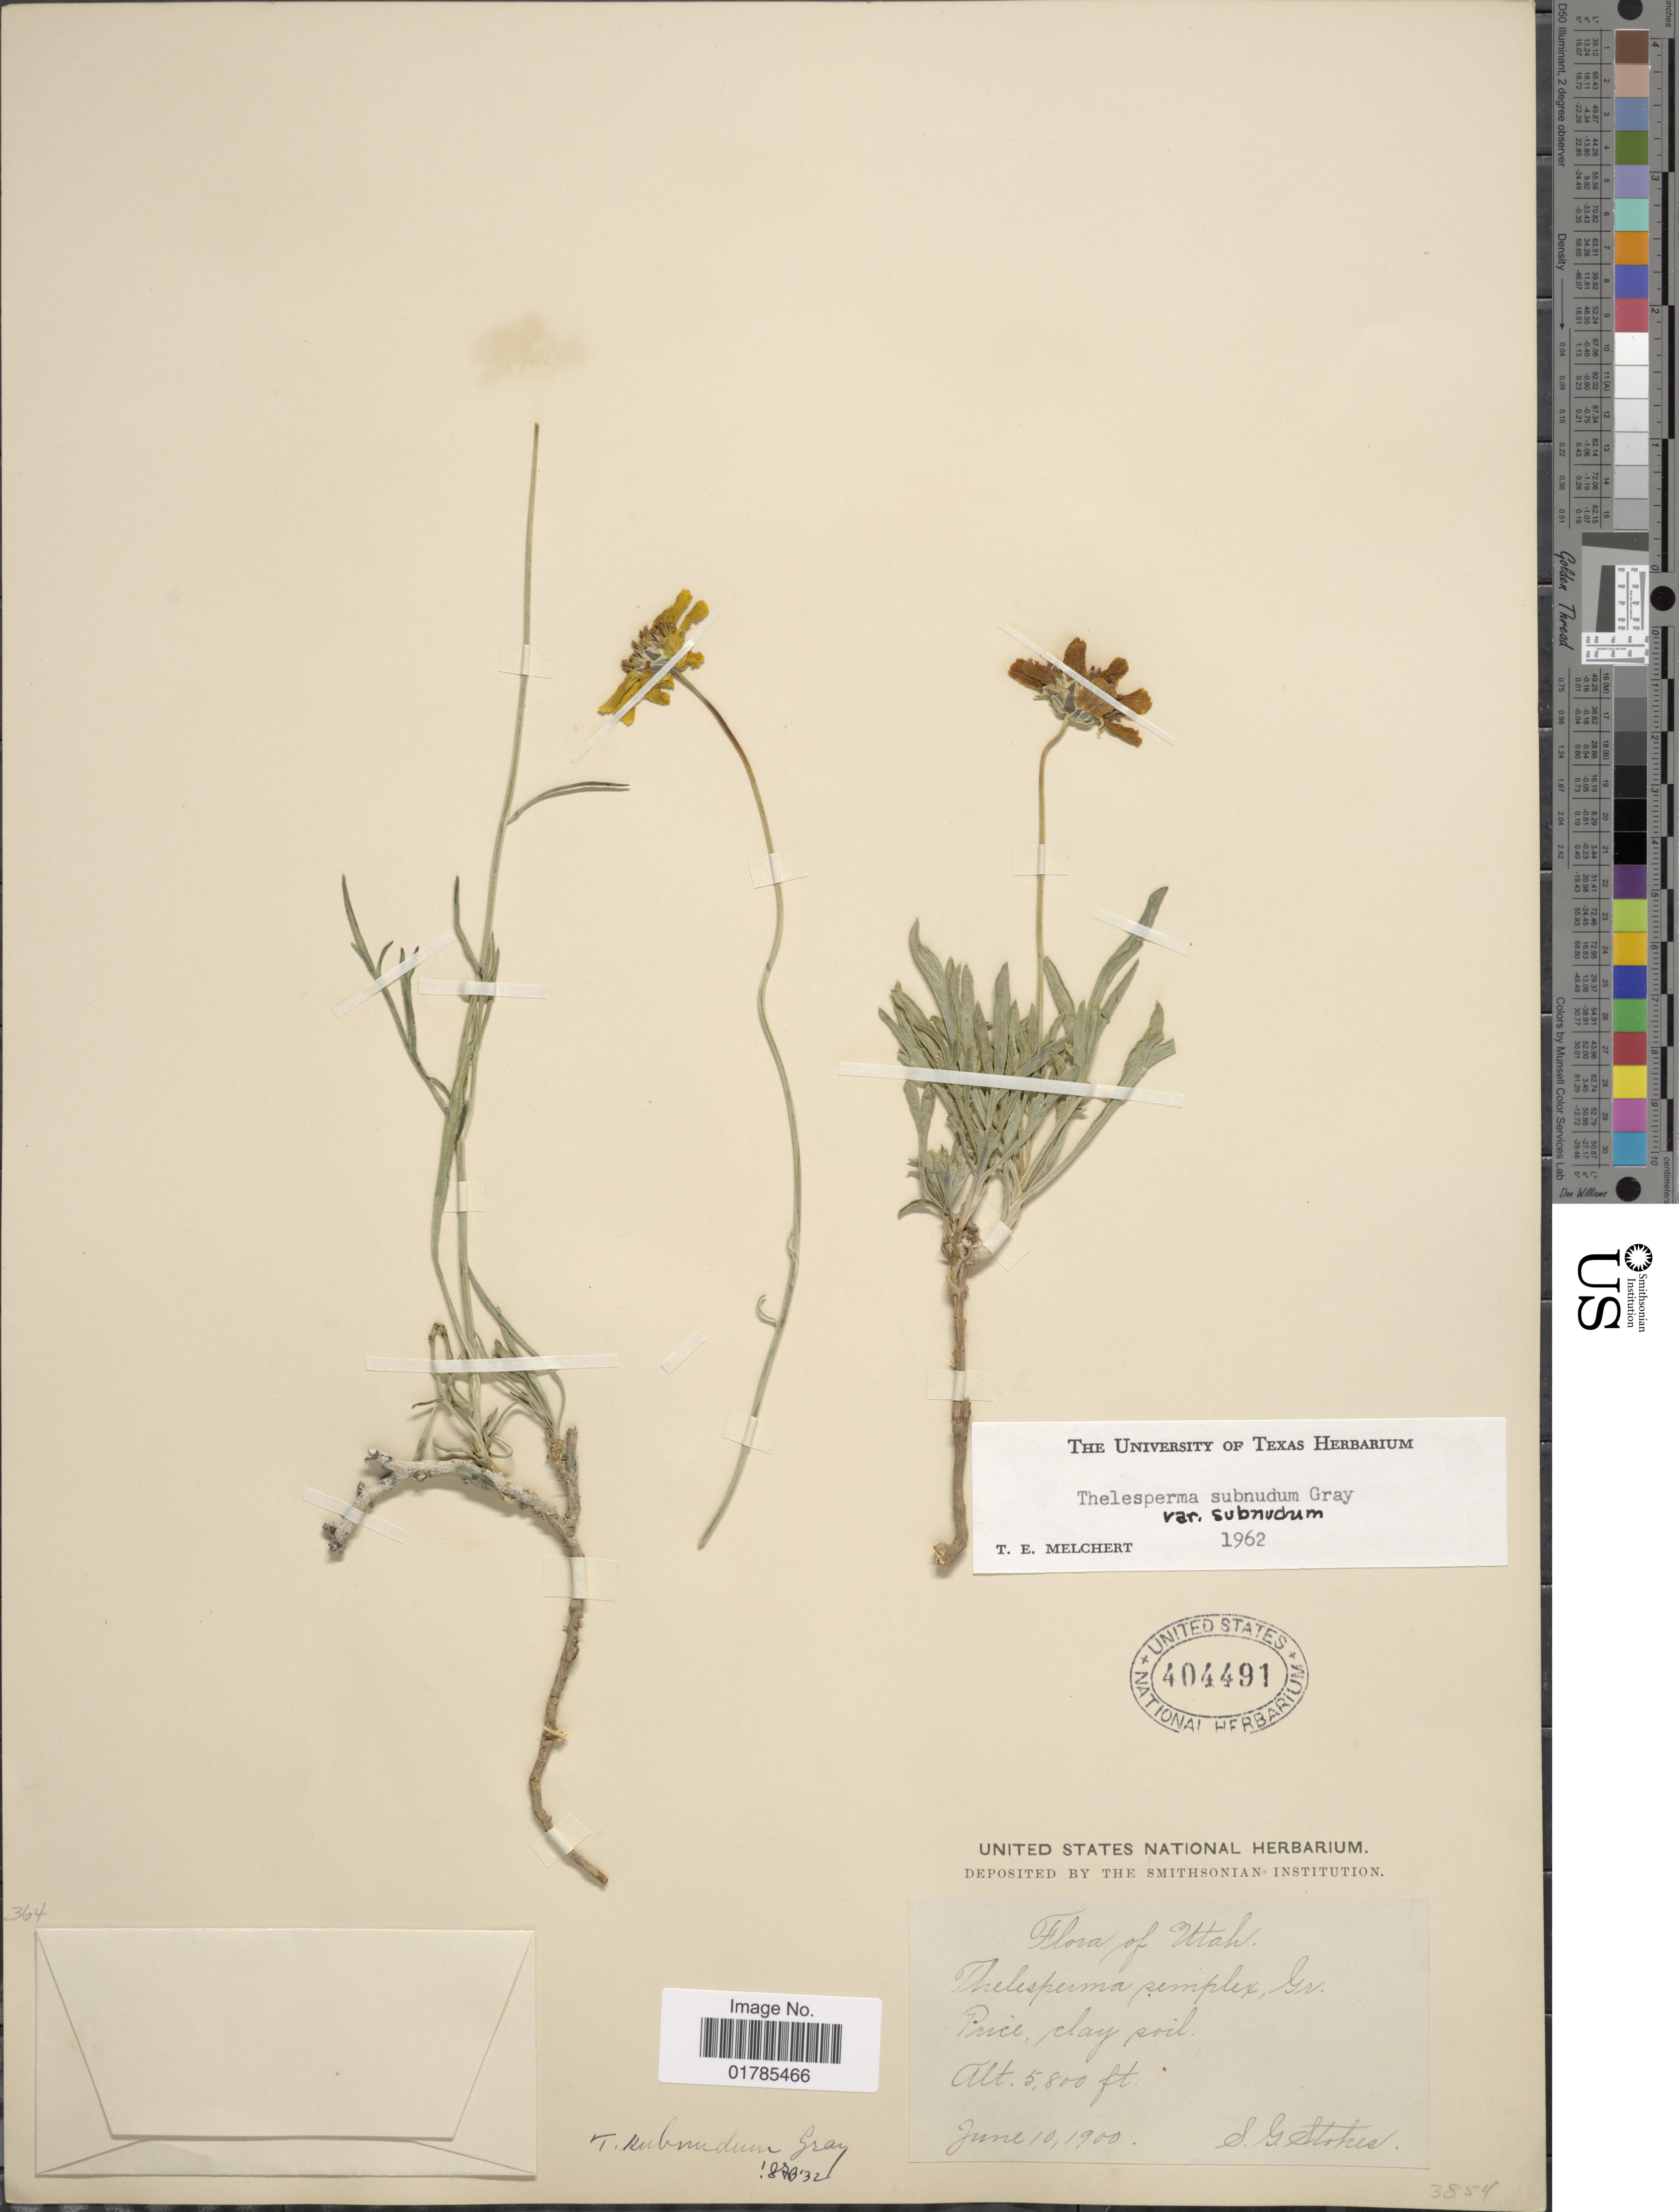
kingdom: Plantae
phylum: Tracheophyta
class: Magnoliopsida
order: Asterales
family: Asteraceae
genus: Thelesperma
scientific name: Thelesperma subnudum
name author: A. Gray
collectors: S. G. Stokes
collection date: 1900-06-10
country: United States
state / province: Utah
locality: Price, clay soil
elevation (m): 1768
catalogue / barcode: US 404491